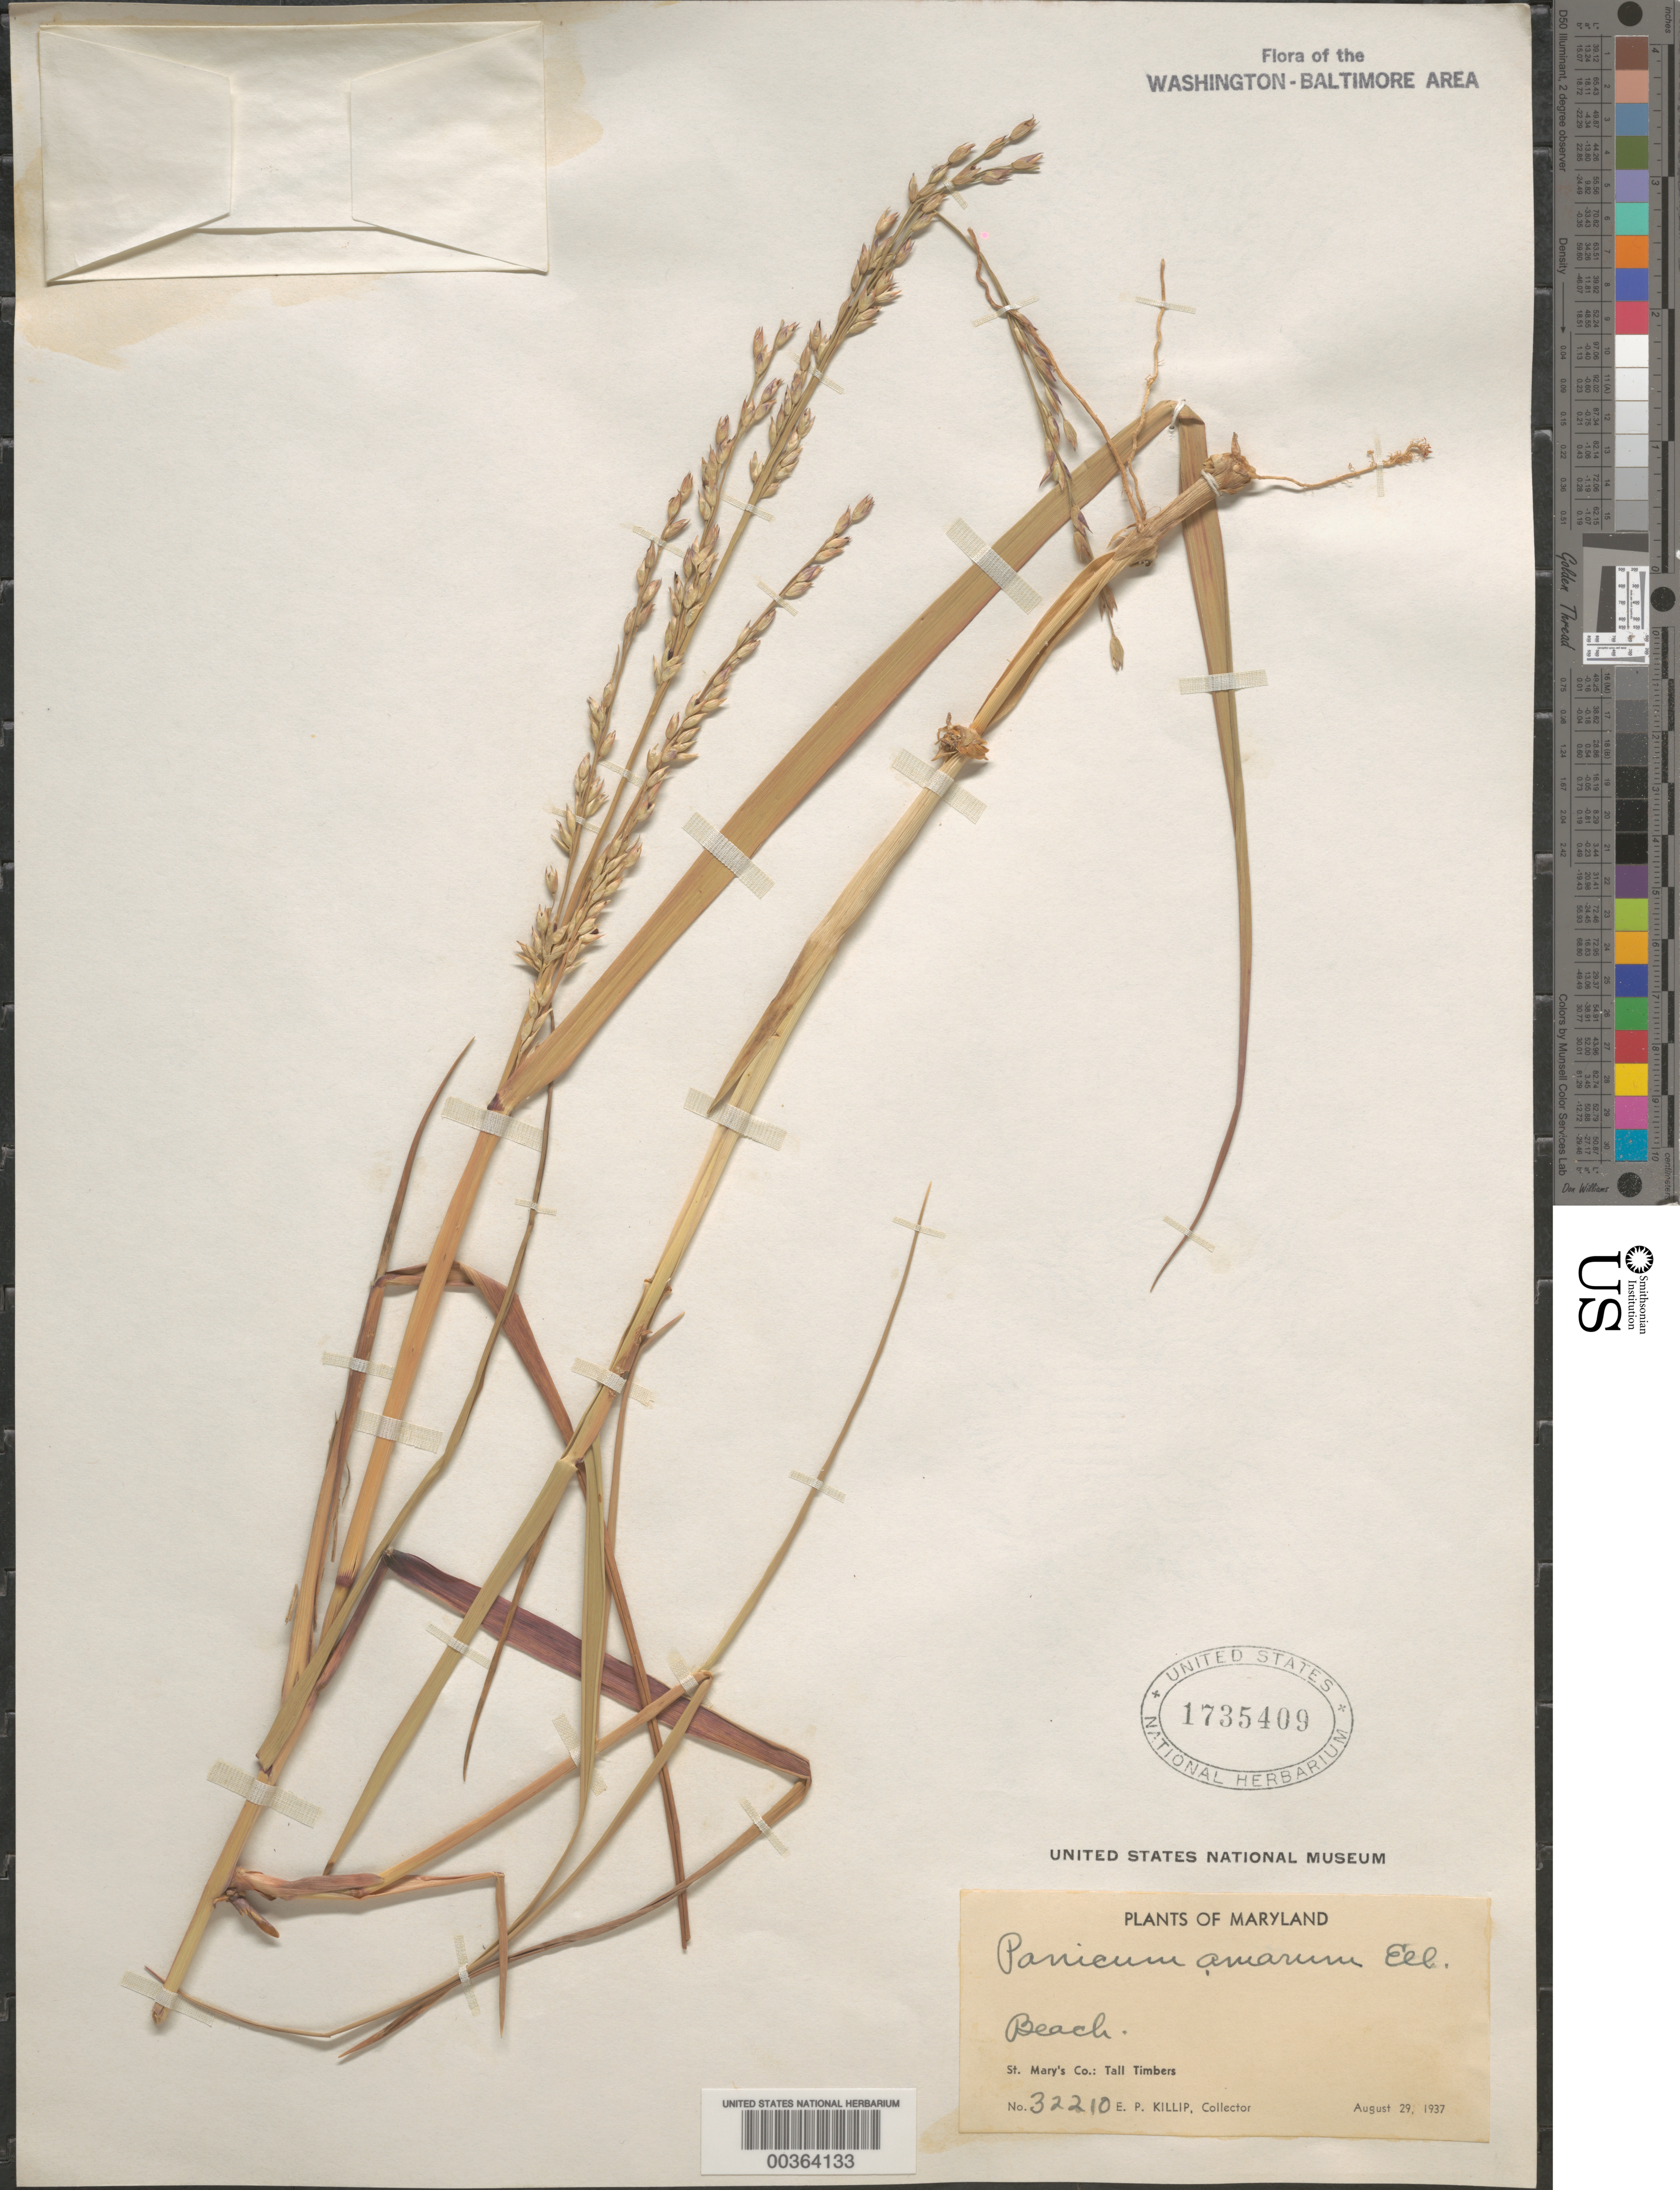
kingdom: Plantae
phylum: Tracheophyta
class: Liliopsida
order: Poales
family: Poaceae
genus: Panicum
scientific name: Panicum amarum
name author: Elliott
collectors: E. P. Killip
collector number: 32210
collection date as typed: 29 Aug 1937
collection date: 1937-08-29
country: United States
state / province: Maryland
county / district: St. Mary's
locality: Tall Timbers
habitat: Beach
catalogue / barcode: US 1735409